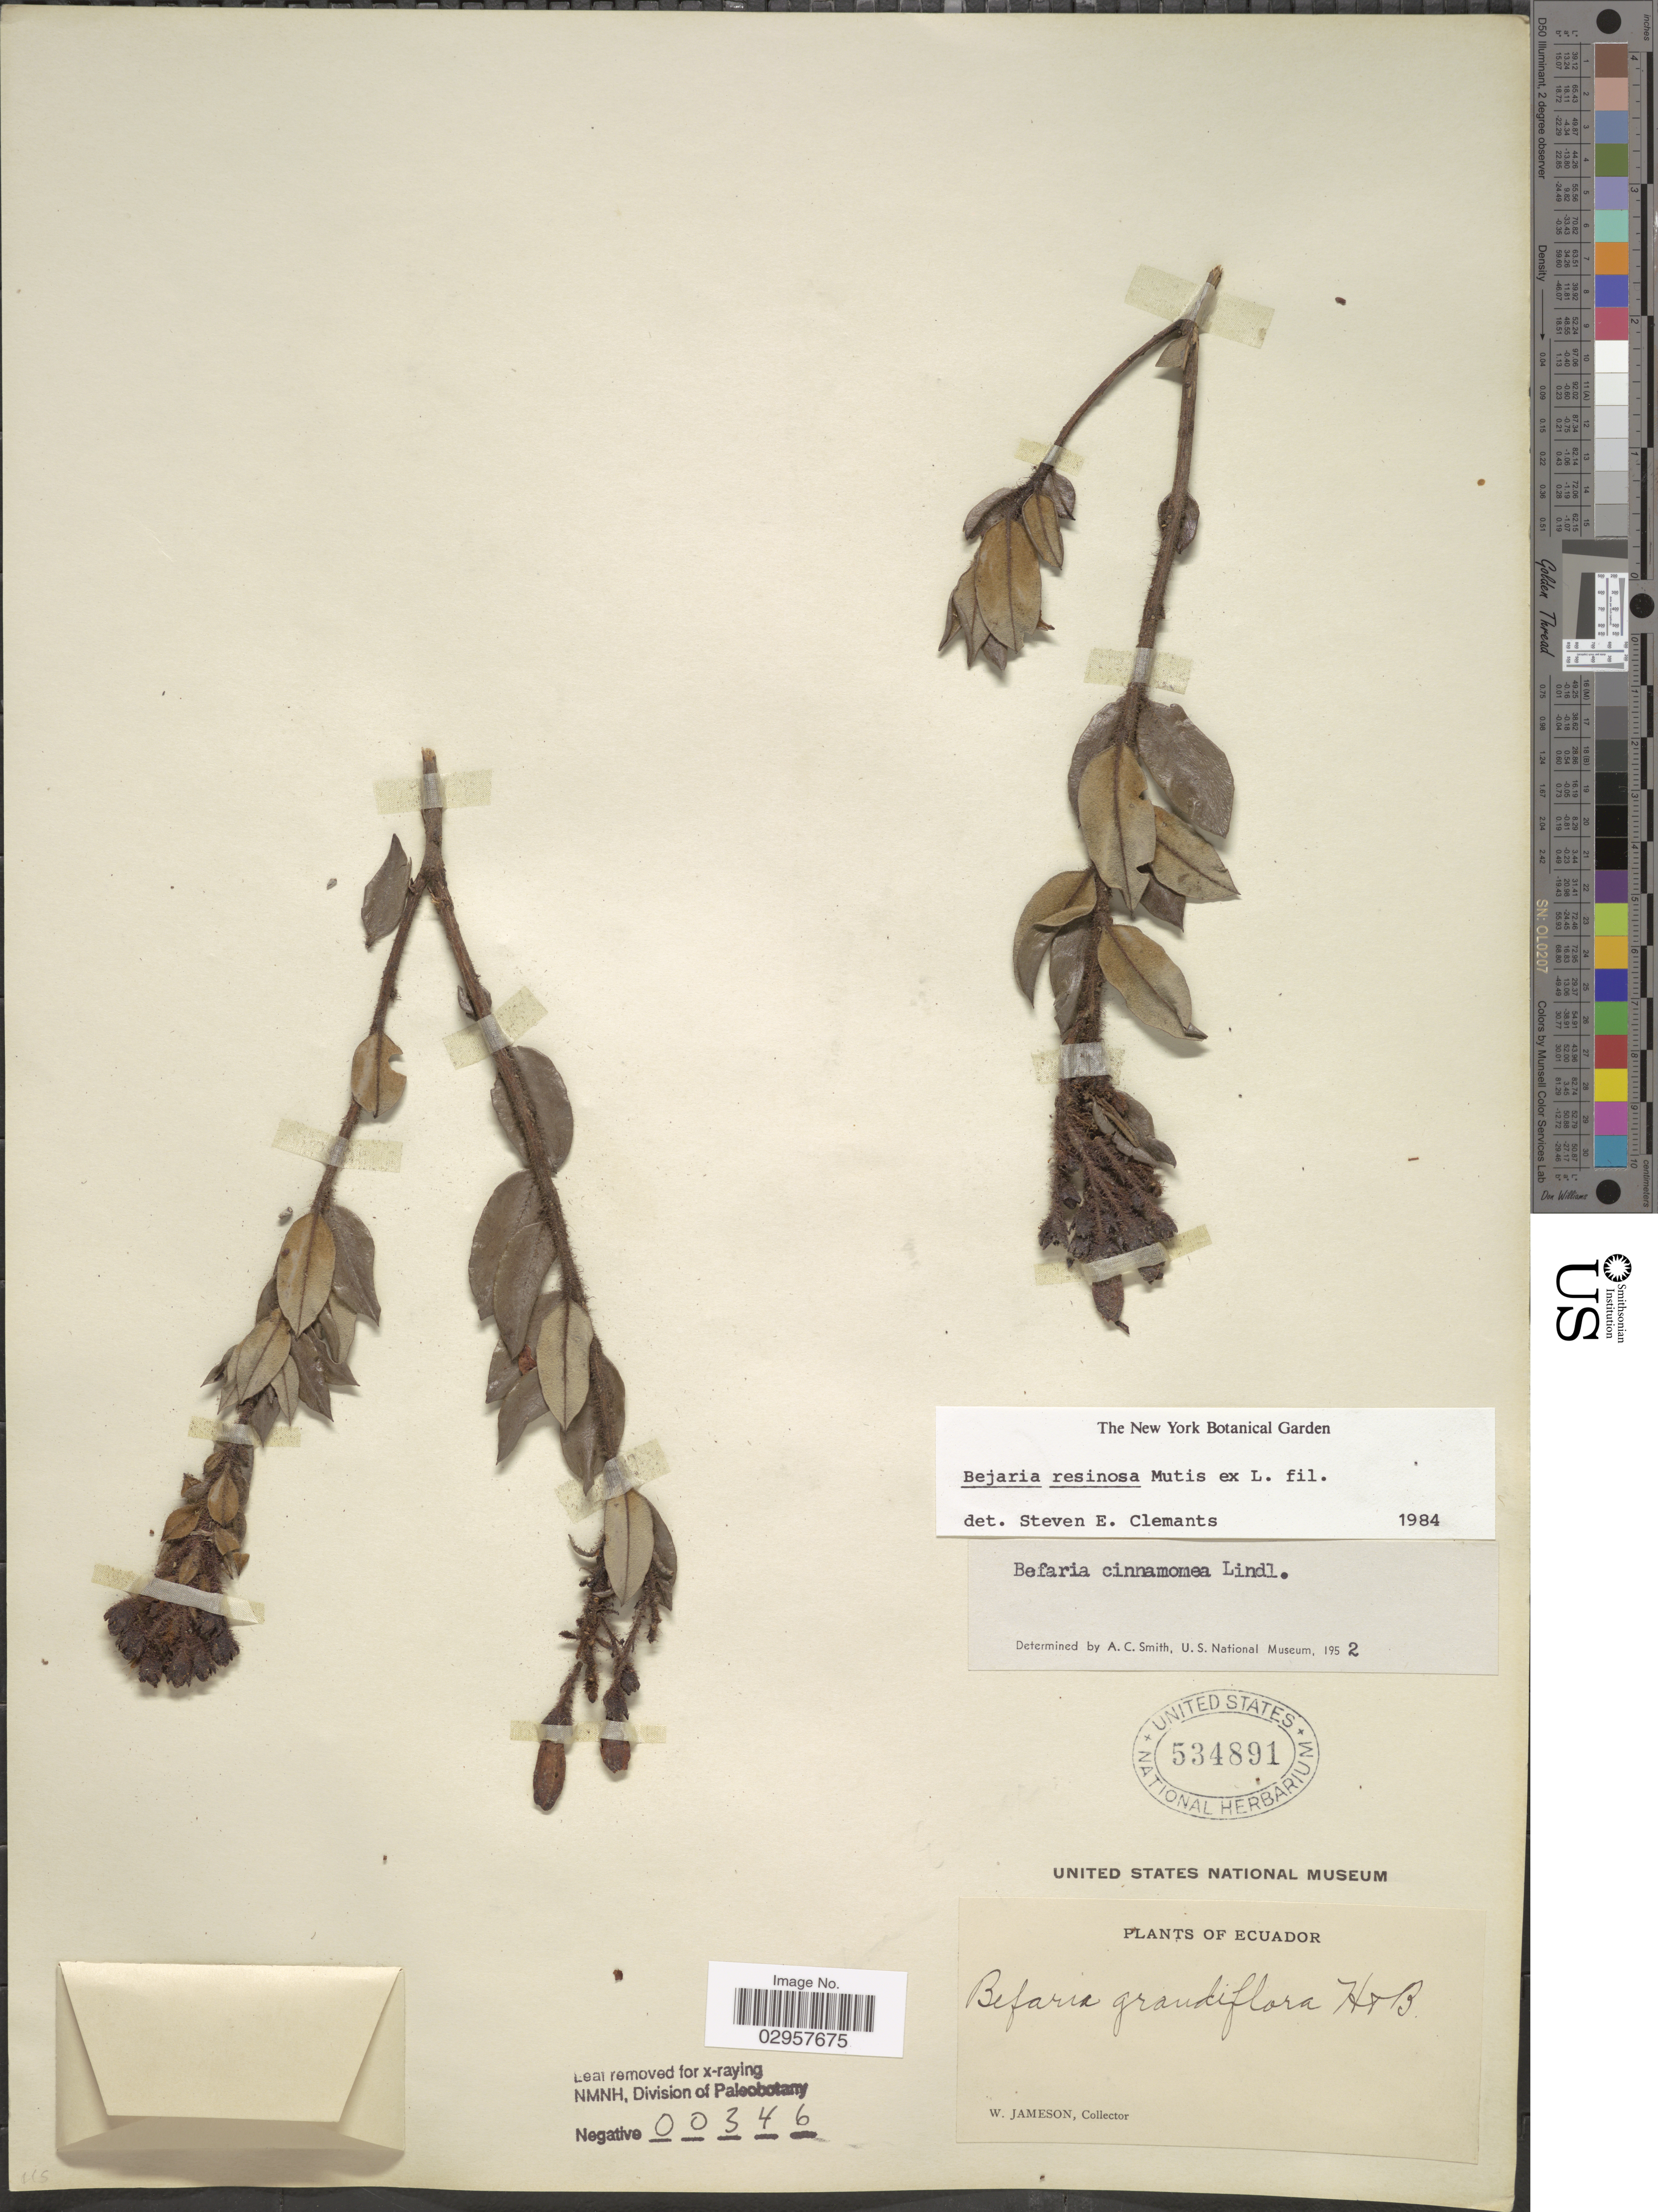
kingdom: Plantae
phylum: Tracheophyta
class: Magnoliopsida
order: Ericales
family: Ericaceae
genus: Befaria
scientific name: Befaria resinosa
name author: Mutis ex L. f.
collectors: W. Jameson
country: Ecuador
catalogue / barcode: US 534891